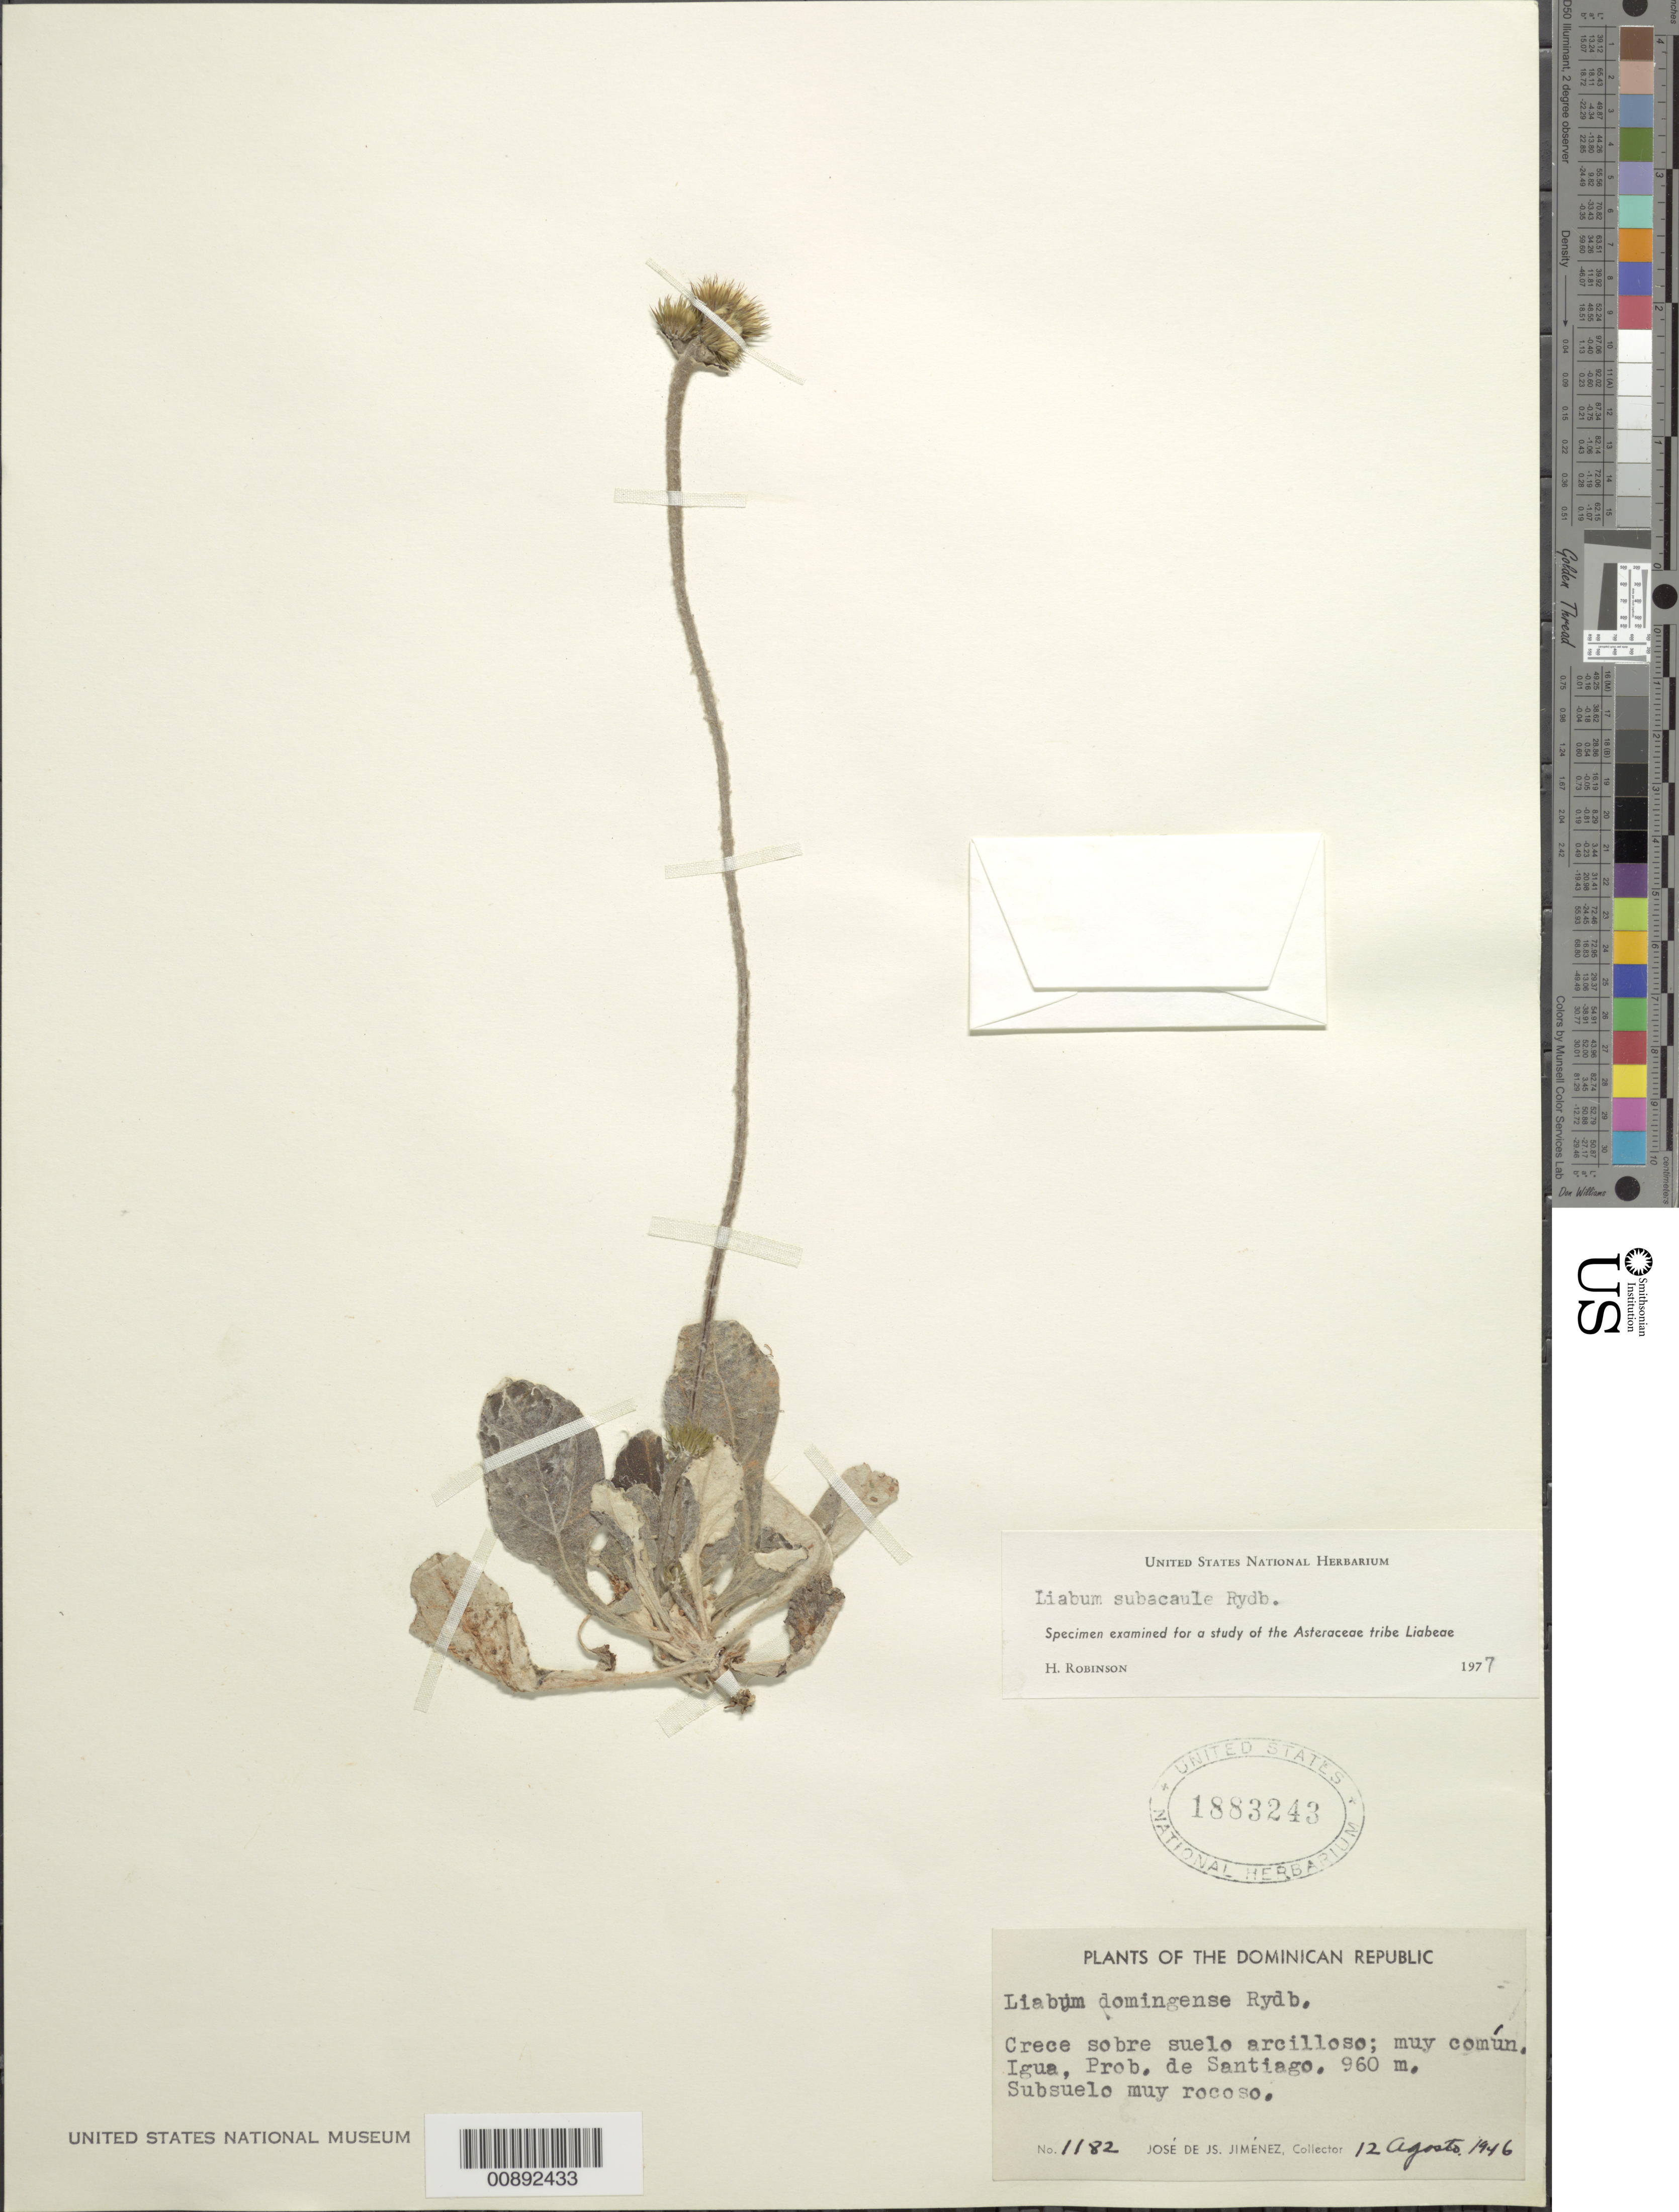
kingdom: Plantae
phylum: Tracheophyta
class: Magnoliopsida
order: Asterales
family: Asteraceae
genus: Liabum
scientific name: Liabum subacaule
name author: Rydb.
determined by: Robinson, Harold E., (US)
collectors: J. J. Jiménez Almonte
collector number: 1182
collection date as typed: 12 August 1946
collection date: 1946-08-12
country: Dominican Republic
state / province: Santiago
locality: Igua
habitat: Subsuelo muy rocoso, crece sobre suelo arcilloso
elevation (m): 960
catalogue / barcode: US 1883243